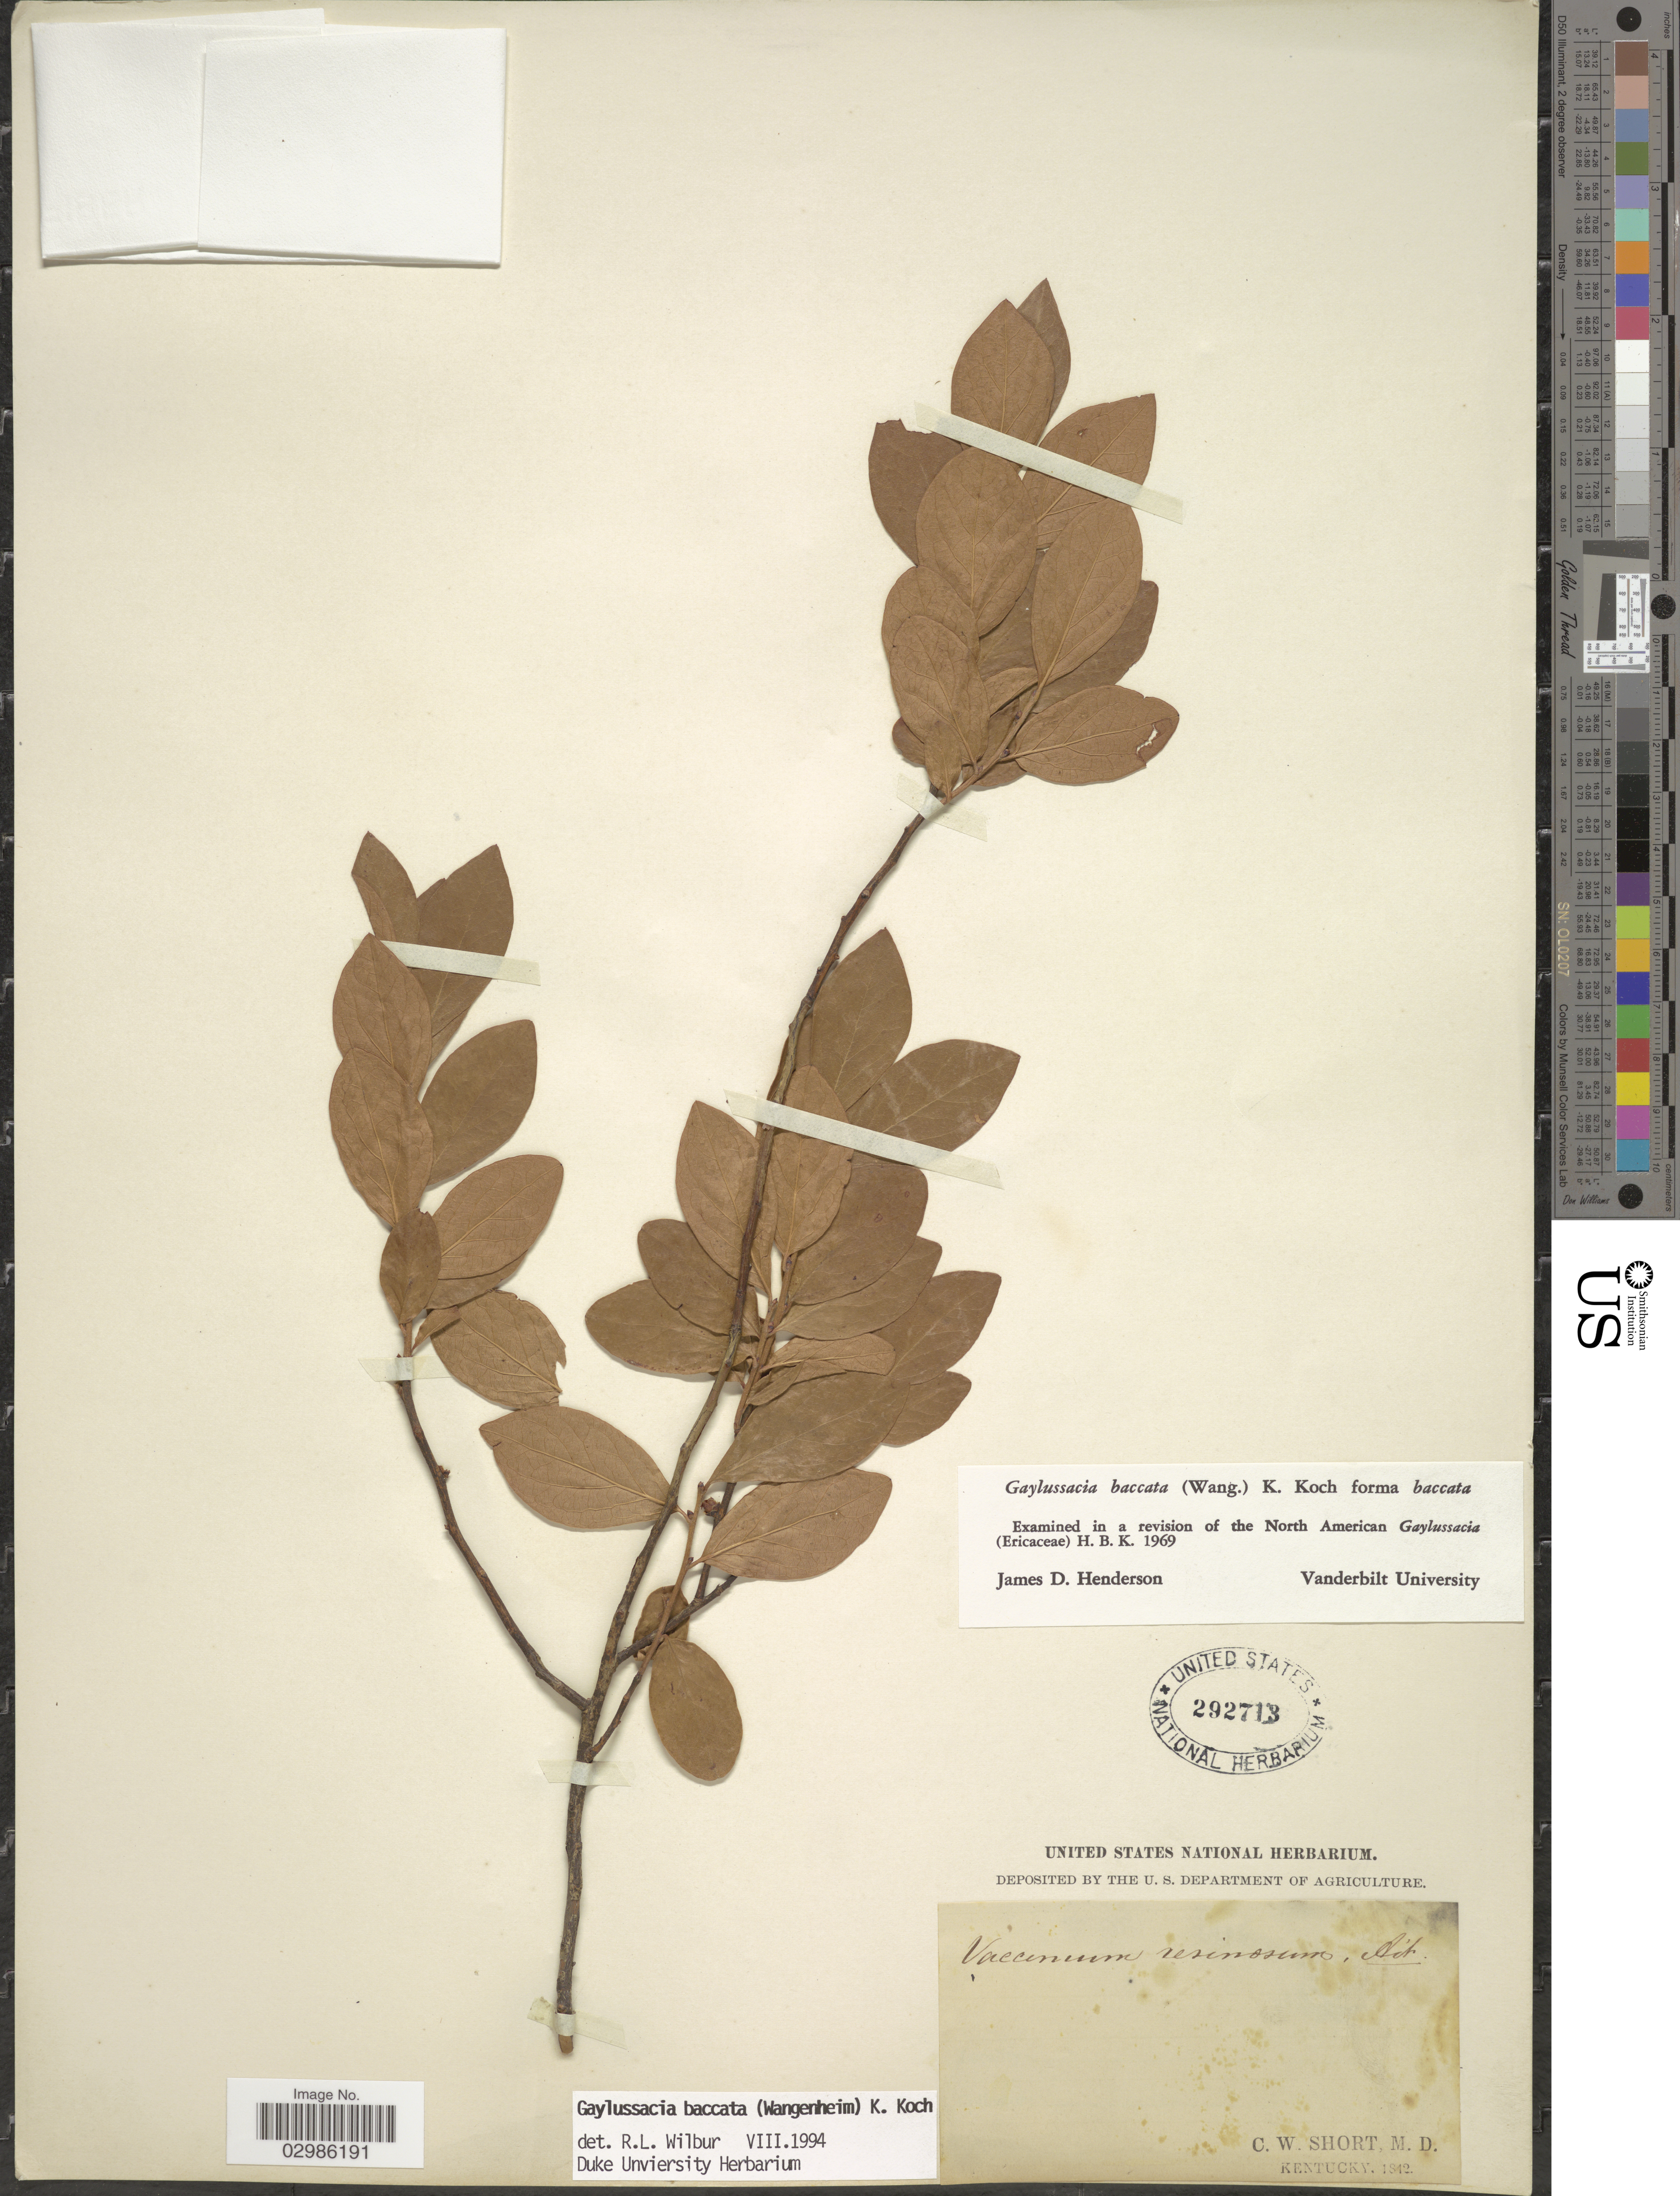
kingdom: Plantae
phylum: Tracheophyta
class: Magnoliopsida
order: Ericales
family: Ericaceae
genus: Gaylussacia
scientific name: Gaylussacia baccata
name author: (Wangenh.) K. Koch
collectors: C. W. Short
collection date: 1842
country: United States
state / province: Kentucky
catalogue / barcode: US 292713